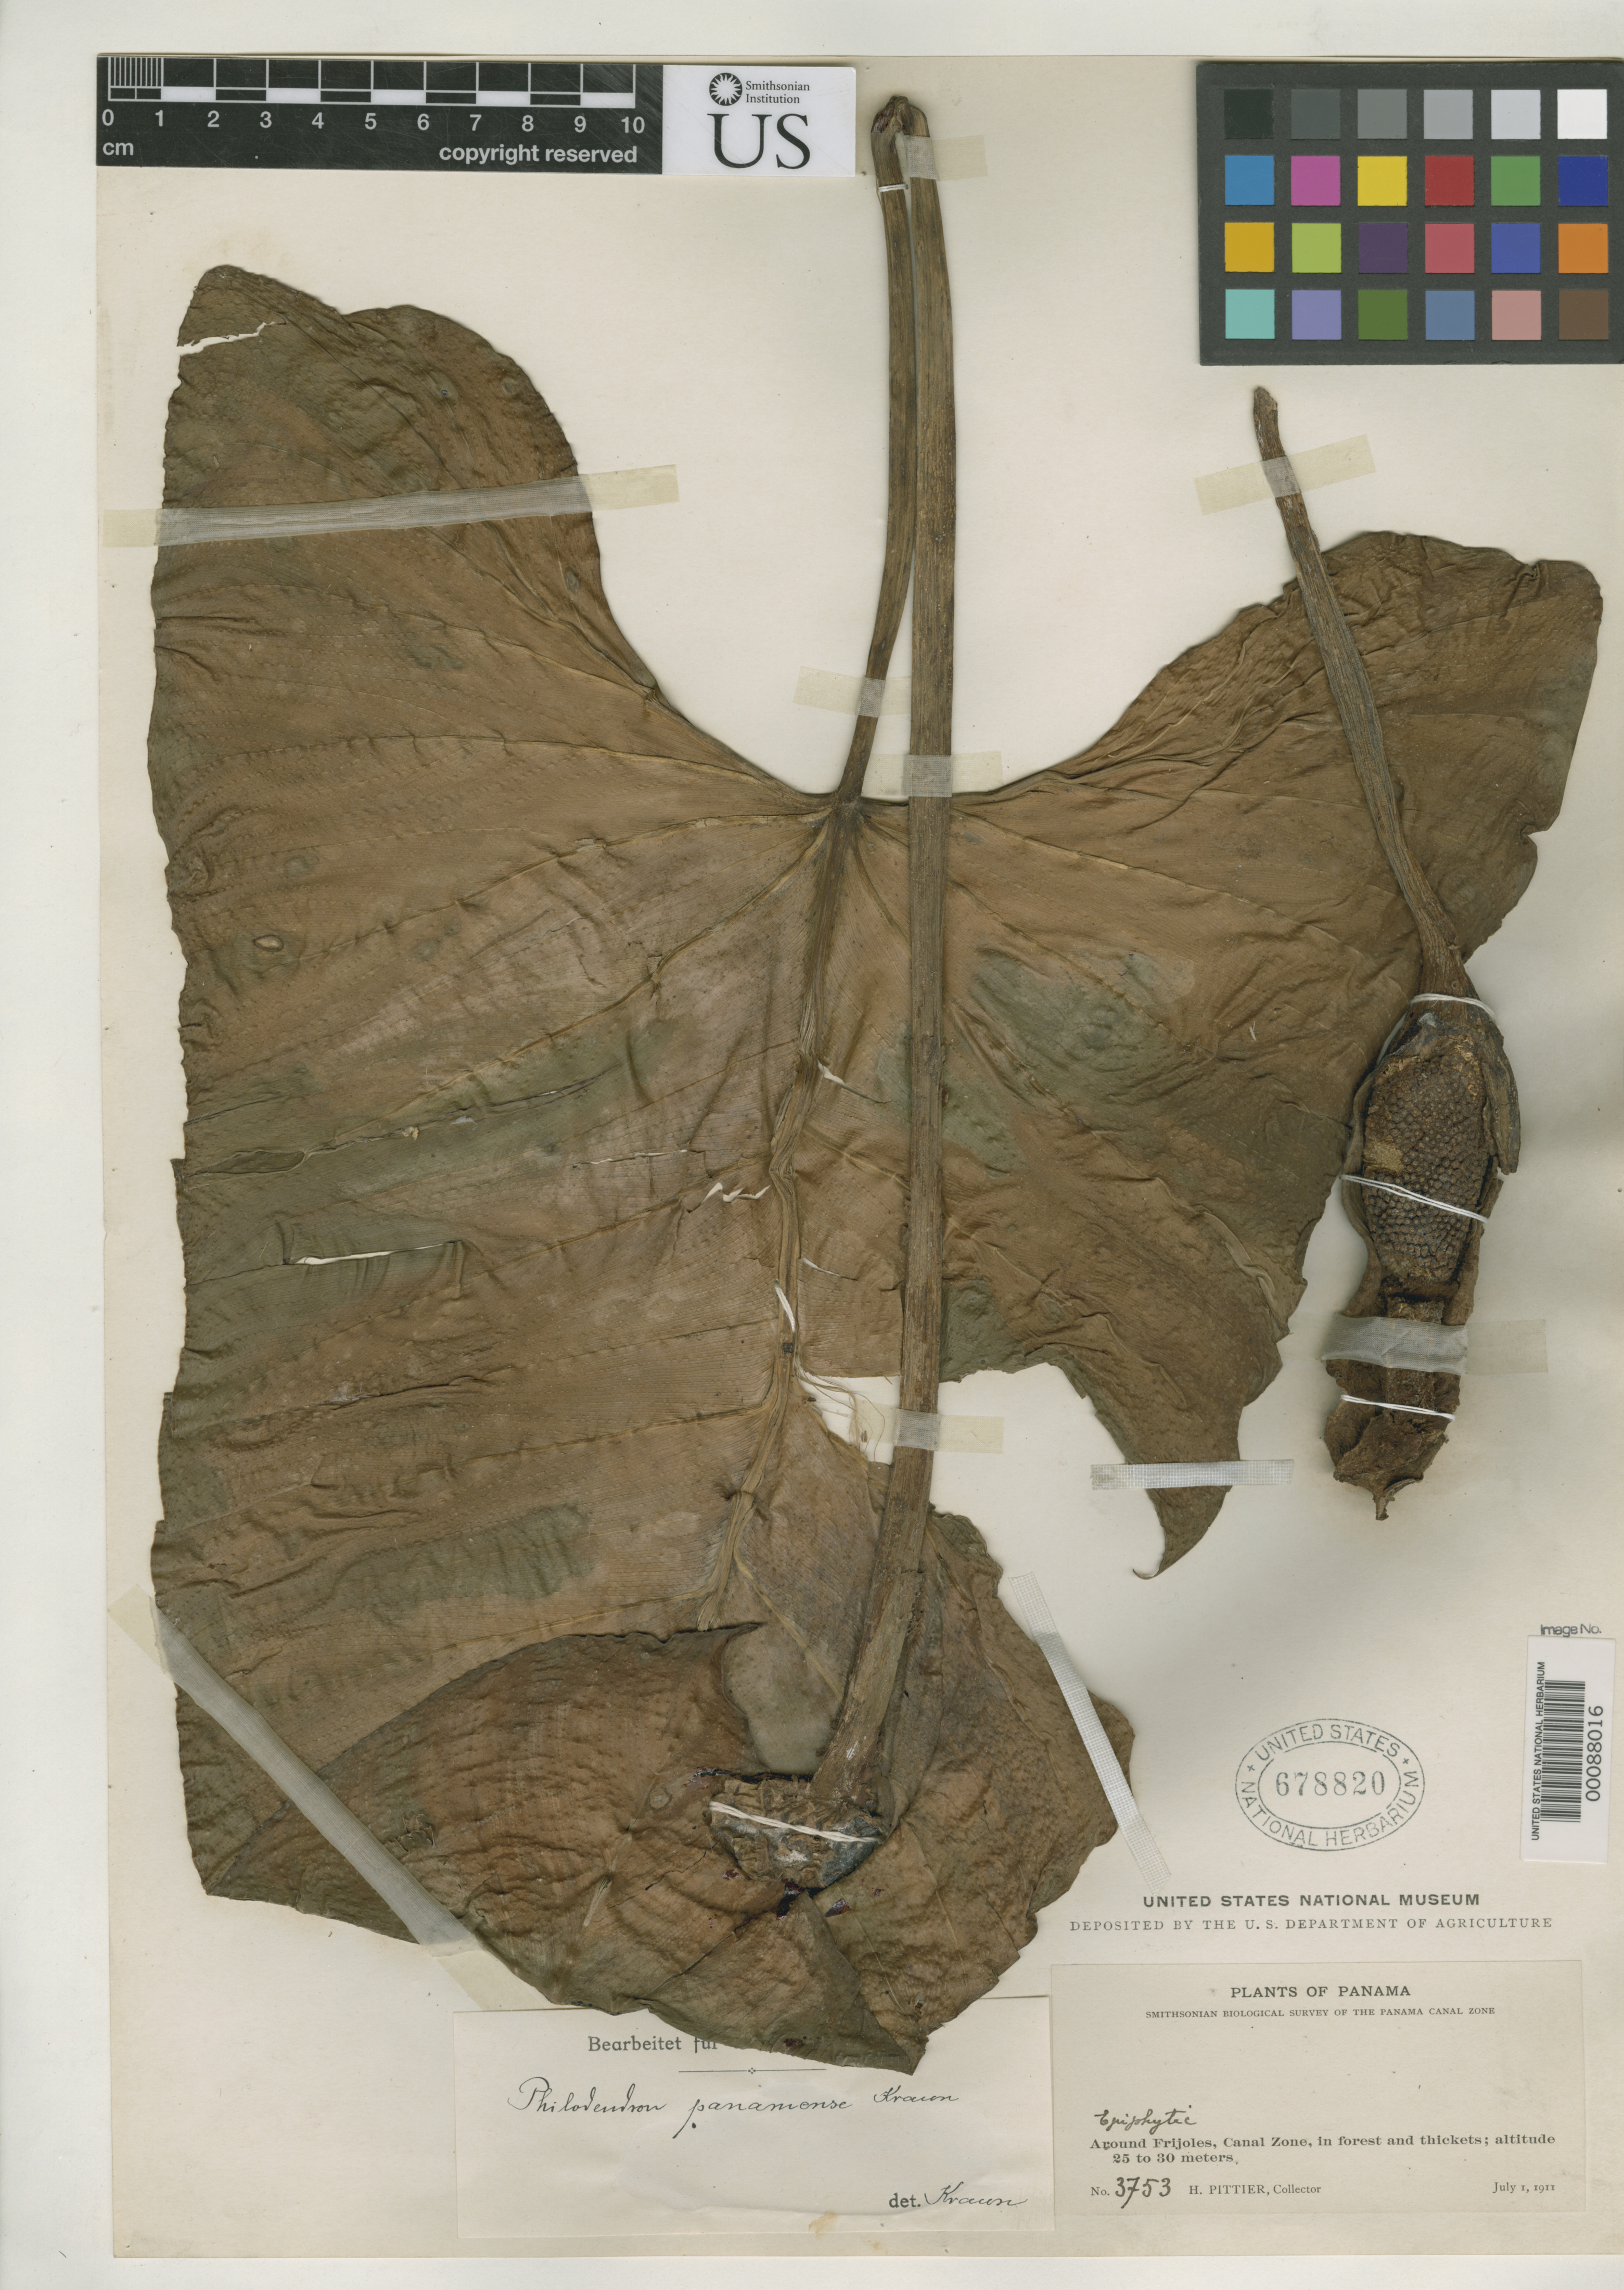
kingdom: Plantae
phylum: Tracheophyta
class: Liliopsida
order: Alismatales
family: Araceae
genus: Philodendron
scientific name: Philodendron panamense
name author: K. Krause in Engl.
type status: Holotype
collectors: H. F. Pittier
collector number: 3753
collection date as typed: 01 Jul 1911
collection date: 1911-07-01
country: Panama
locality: Near Frijoles.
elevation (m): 25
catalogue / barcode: US 678820